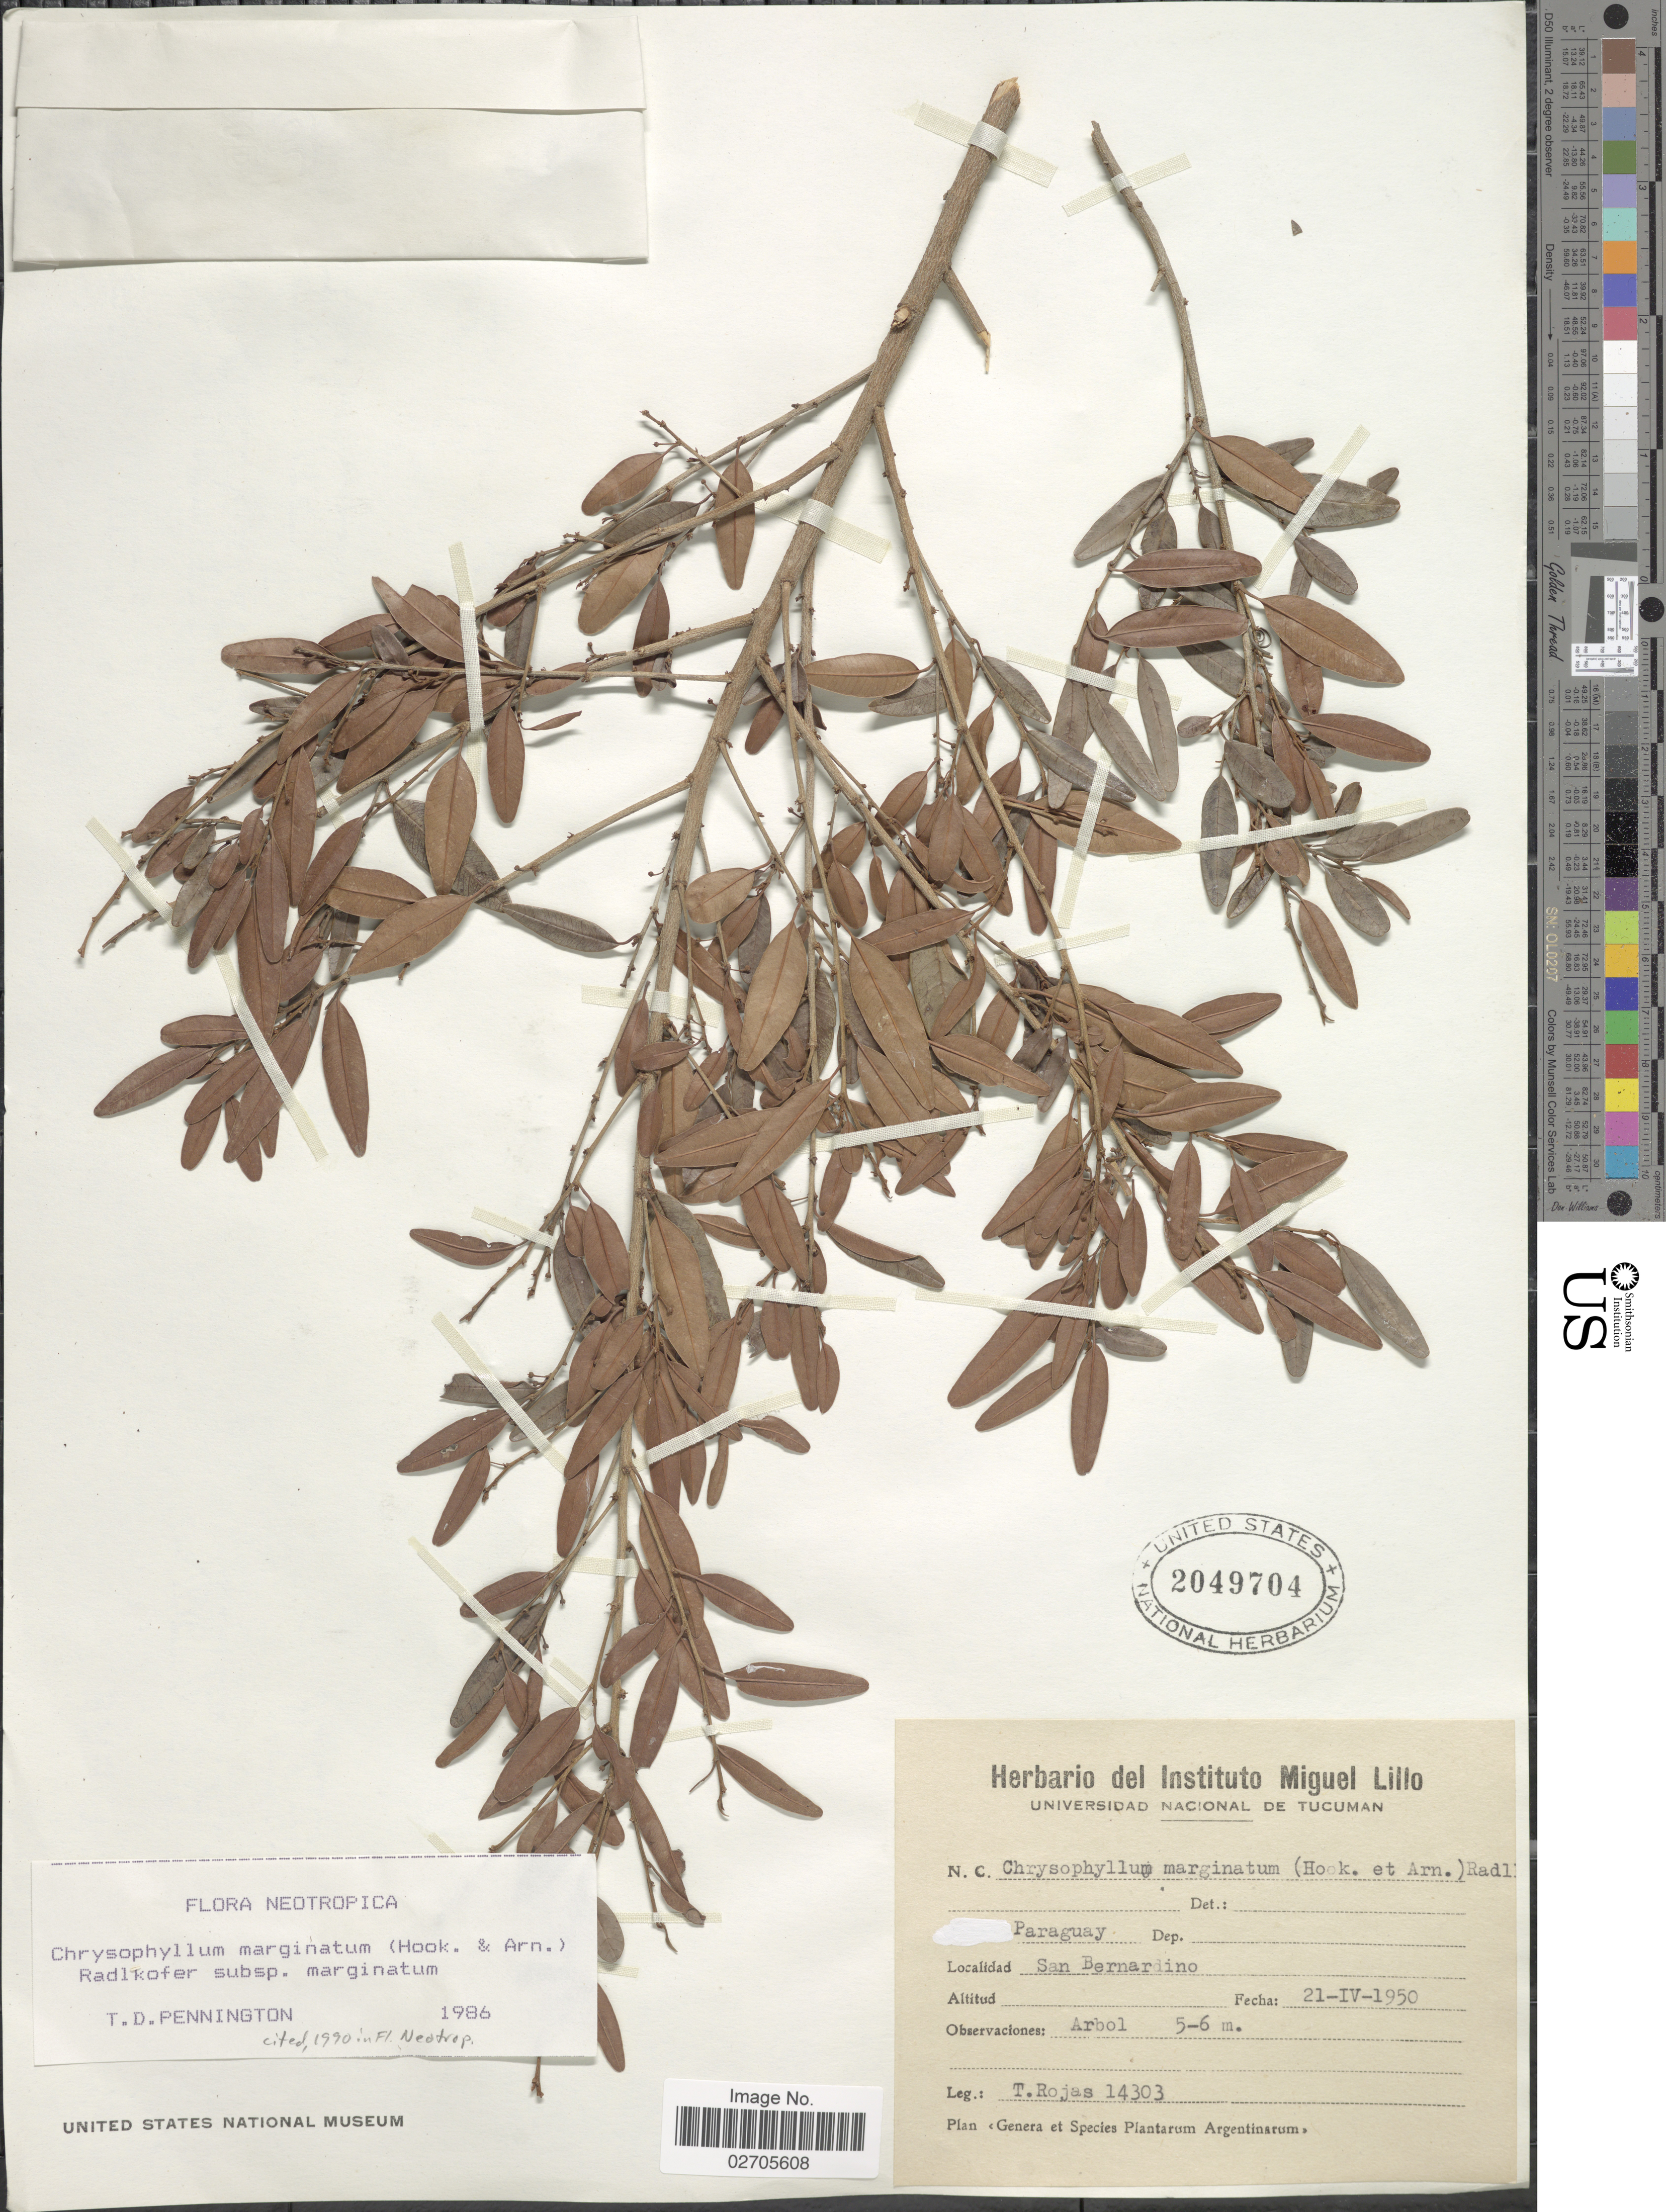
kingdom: Plantae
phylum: Tracheophyta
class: Magnoliopsida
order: Ericales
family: Sapotaceae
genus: Chrysophyllum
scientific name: Chrysophyllum marginatum subsp. marginatum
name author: (Hook. & Arn.) Radlk.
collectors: T. Rojas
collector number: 14303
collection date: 1950-04-21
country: Paraguay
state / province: Cordillera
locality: San Bernardino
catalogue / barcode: US 2049704